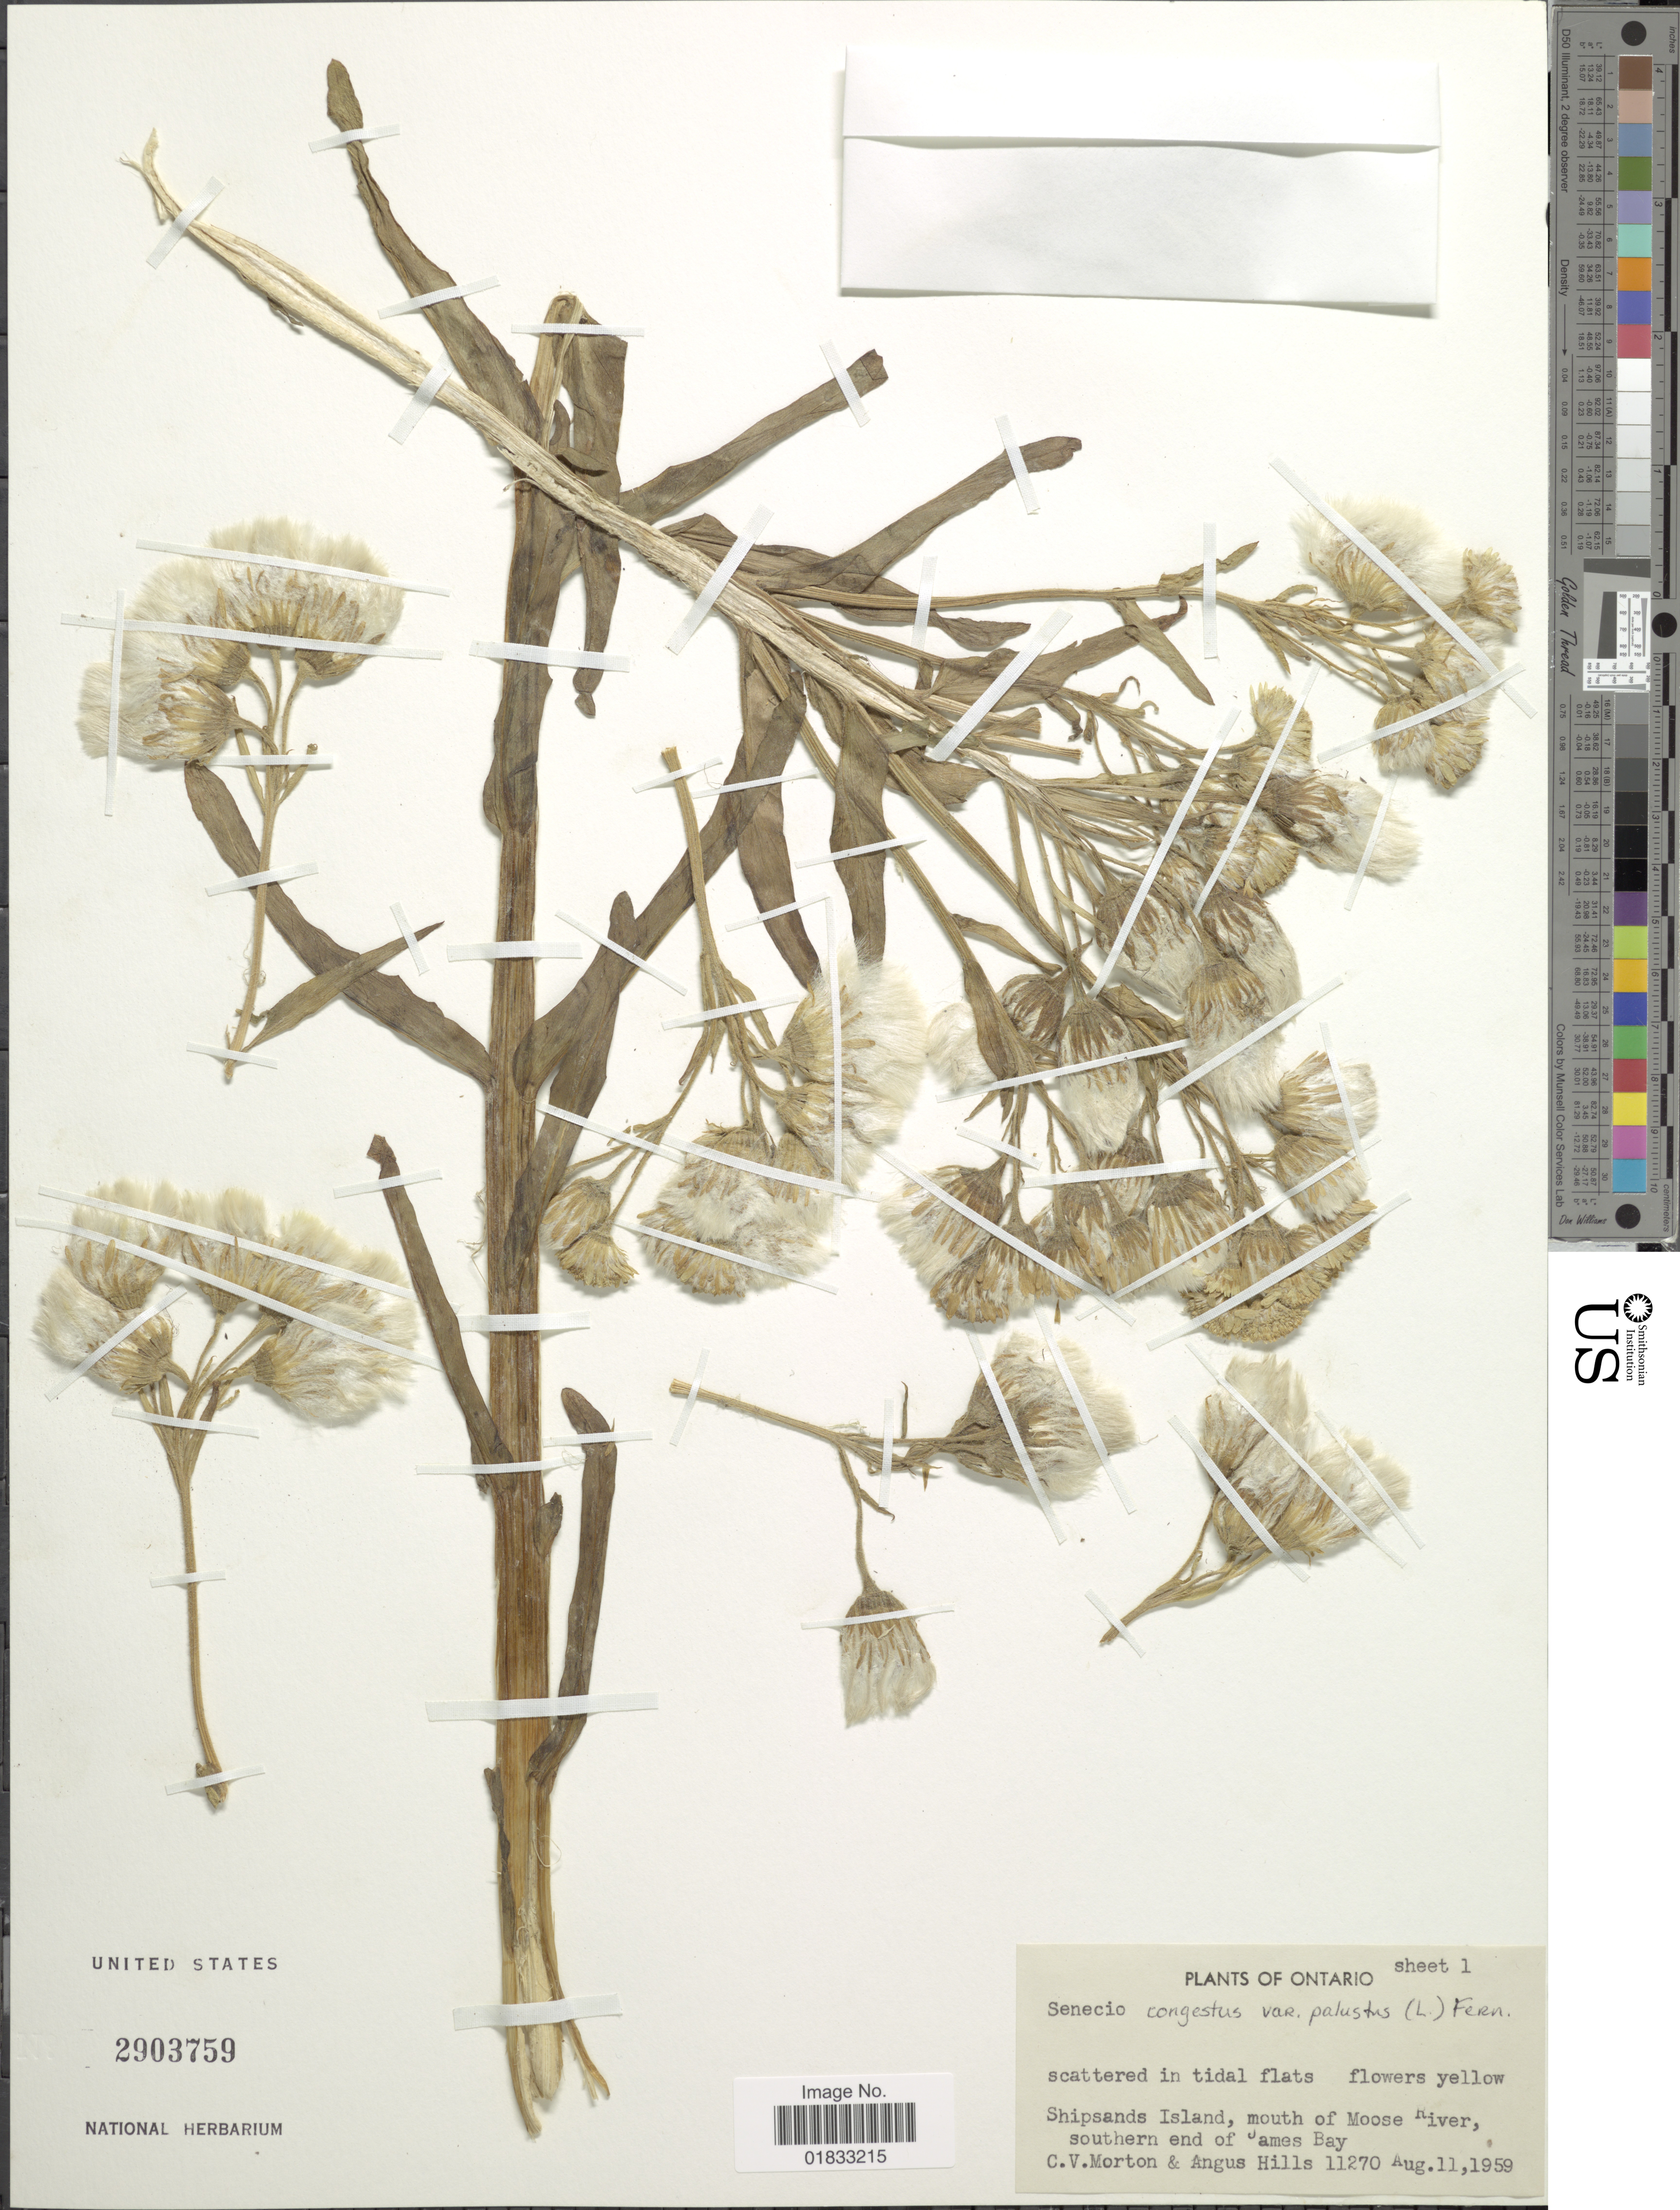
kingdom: Plantae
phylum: Tracheophyta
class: Magnoliopsida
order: Asterales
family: Asteraceae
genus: Tephroseris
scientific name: Tephroseris palustris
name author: (L.) Rchb.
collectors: C. V. Morton & A. Hills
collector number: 11270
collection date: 1959-08-11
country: Canada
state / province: Ontario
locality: Shipsands Island, mouth of Mosse River, southern end of James Bay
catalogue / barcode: US 2903759